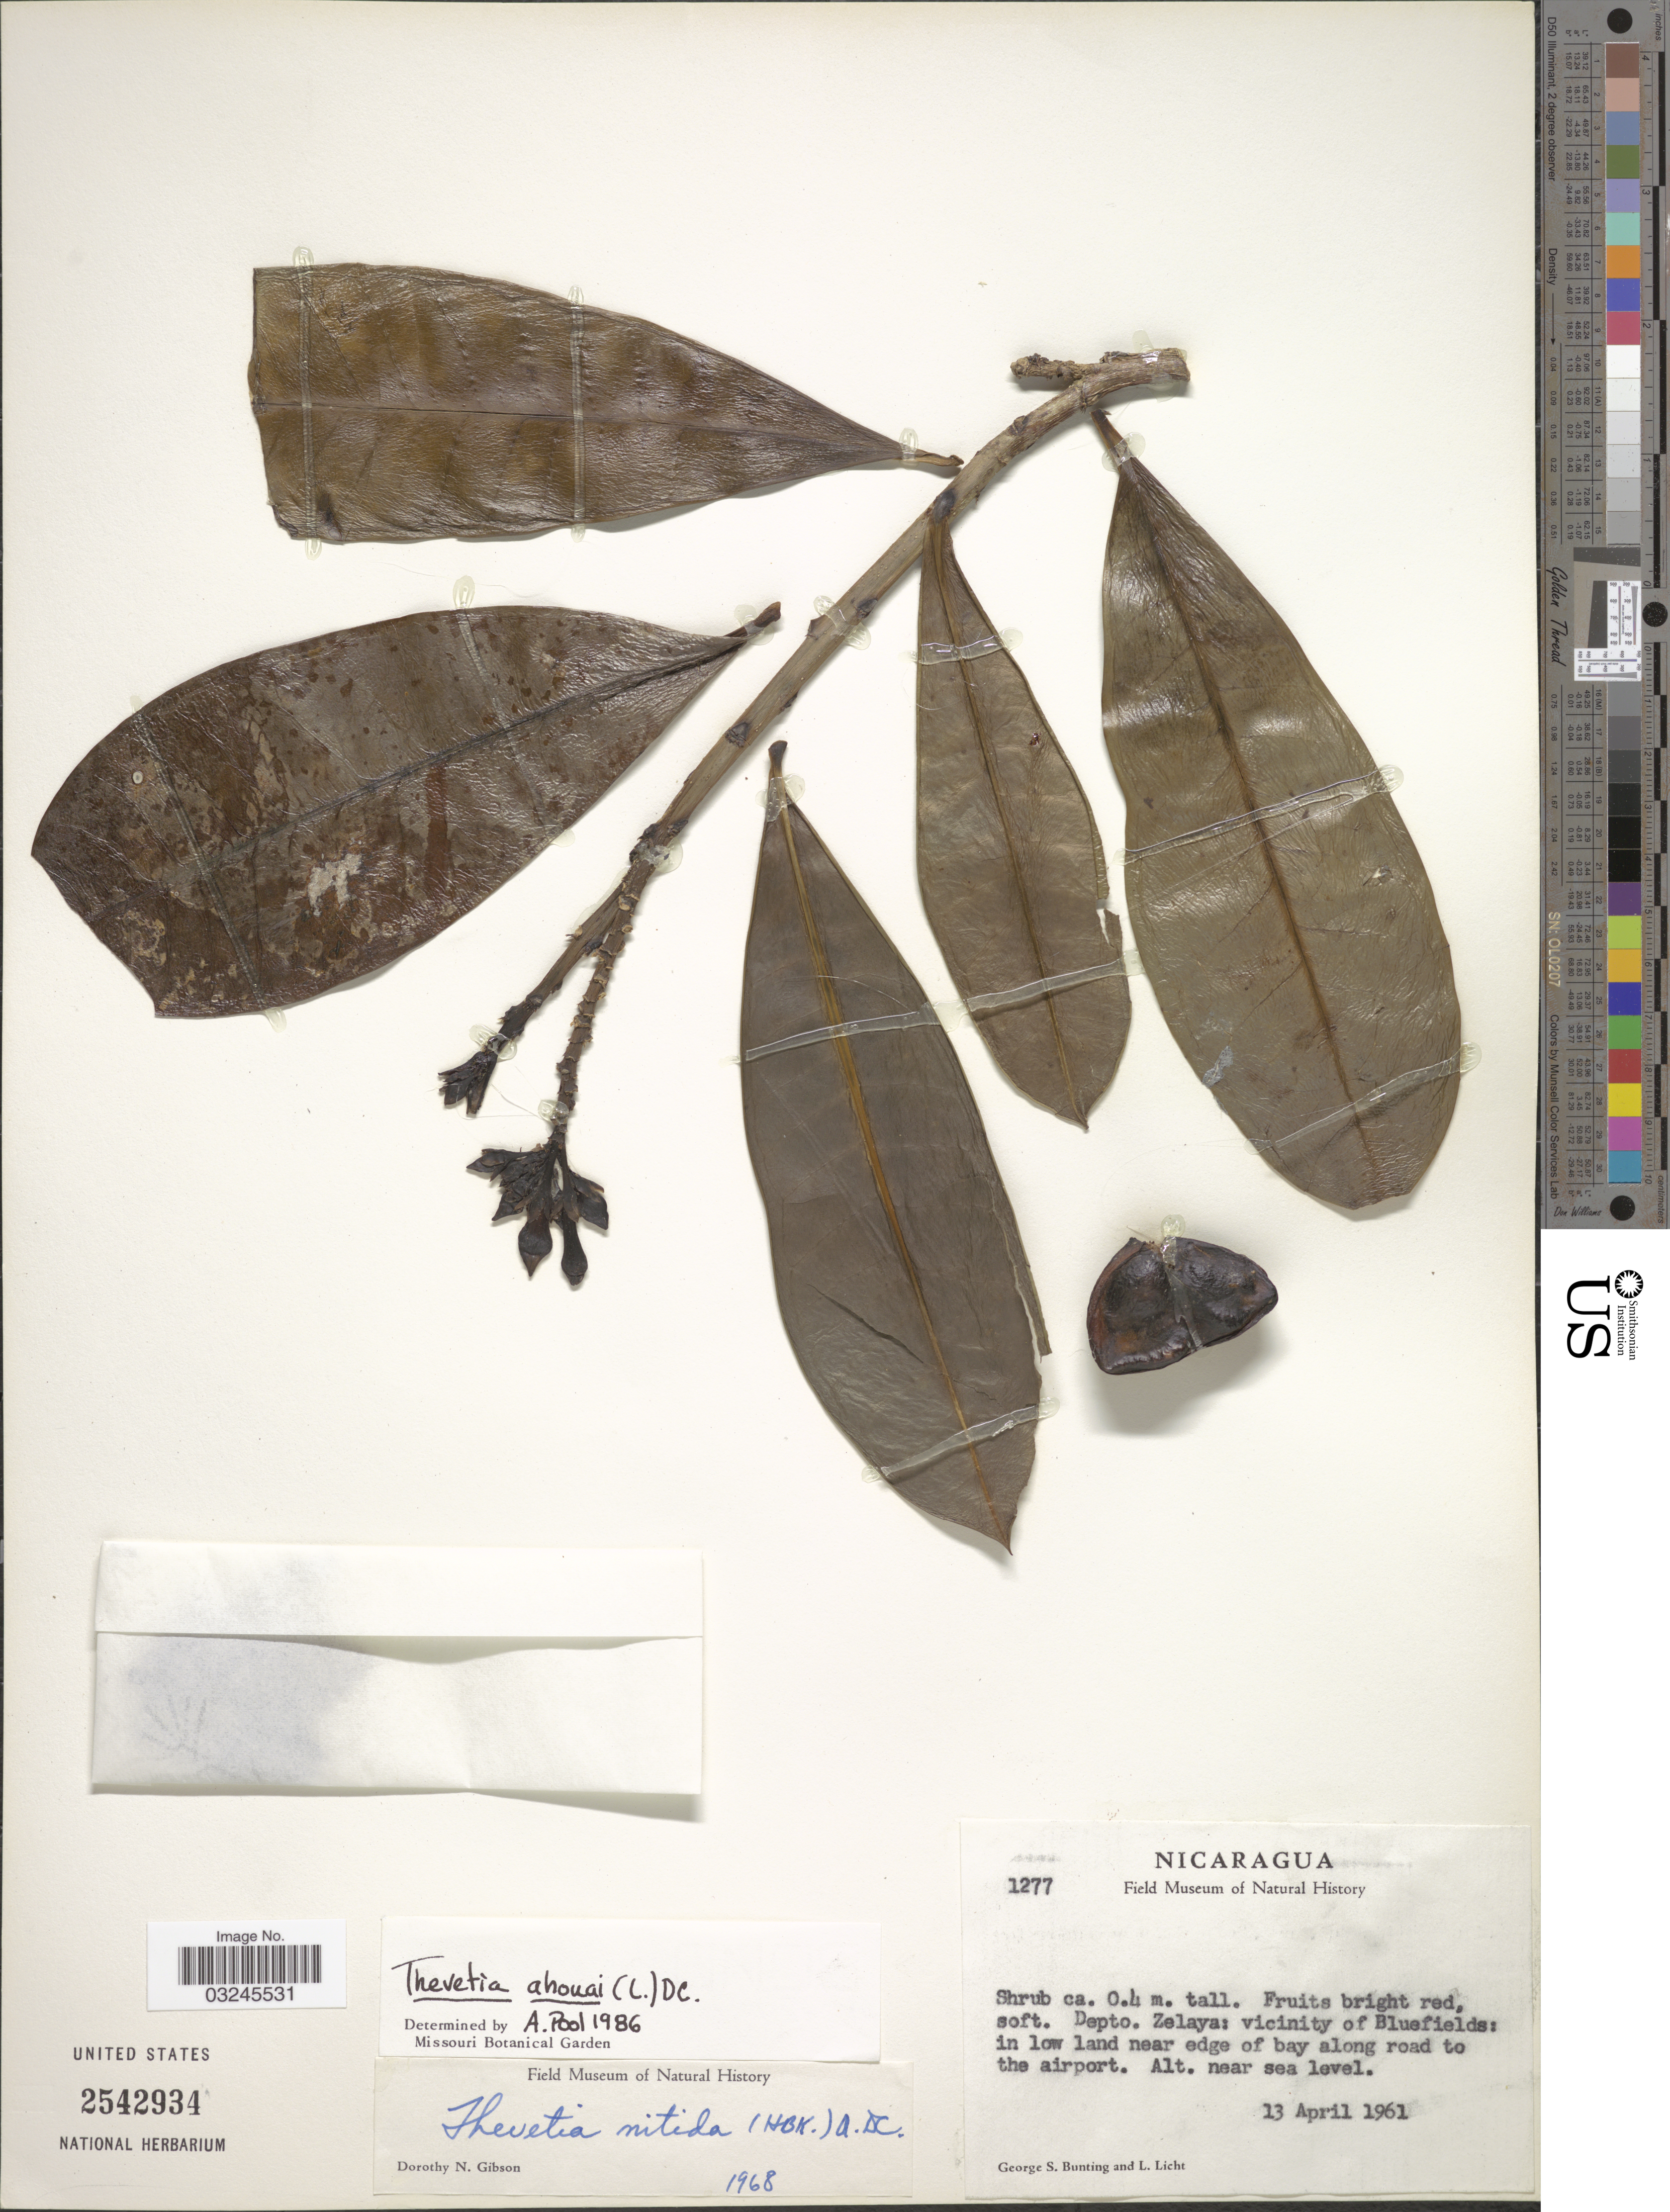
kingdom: Plantae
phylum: Tracheophyta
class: Magnoliopsida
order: Gentianales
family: Apocynaceae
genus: Thevetia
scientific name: Thevetia ahouai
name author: (L.) A. DC.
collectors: G. S. Bunting & L. Licht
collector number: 1277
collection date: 1961-04-13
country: Nicaragua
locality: Depto. Zelaya: vicinity of Bluefields: in low land near edge of bay along road to the airport.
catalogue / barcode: US 2542934